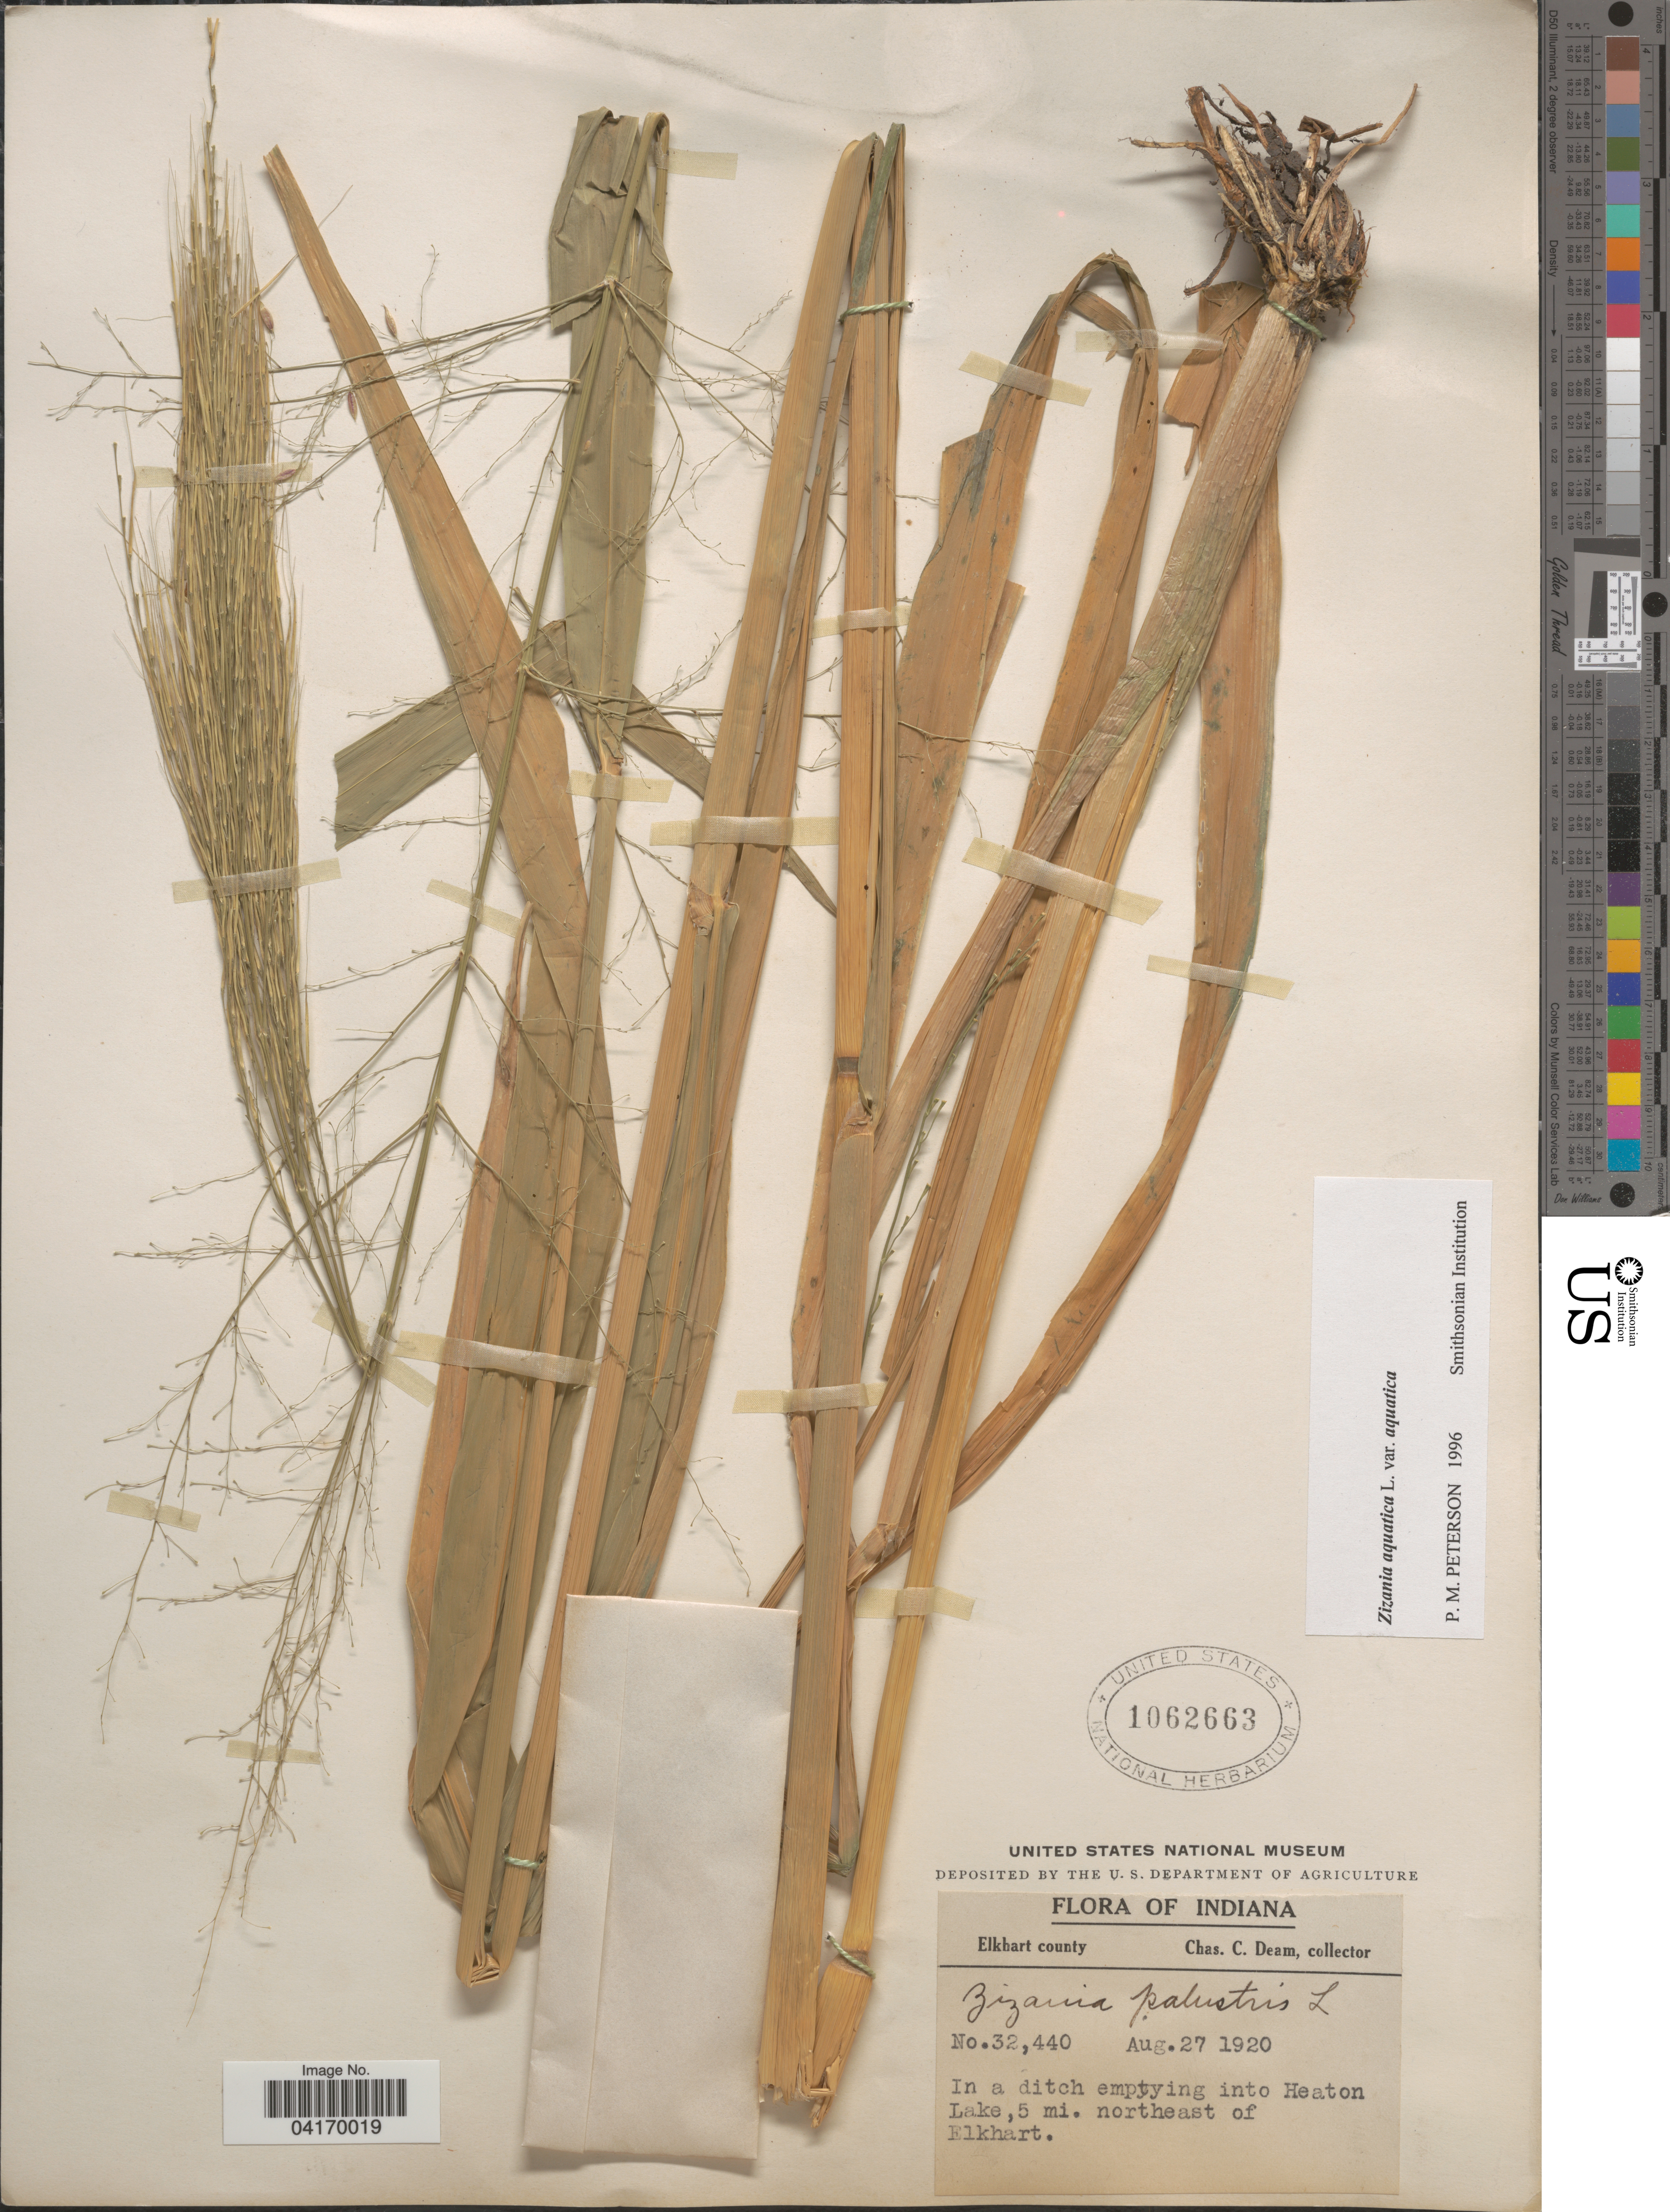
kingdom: Plantae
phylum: Tracheophyta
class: Liliopsida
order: Poales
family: Poaceae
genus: Zizania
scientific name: Zizania aquatica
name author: L.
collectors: C. C. Deam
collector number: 32440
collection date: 1920-08-27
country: United States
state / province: Indiana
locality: Elkhart County. In a ditch emptying into Heaton Lake, 5 mi. northwest of Elkhart.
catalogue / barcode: US 1062663